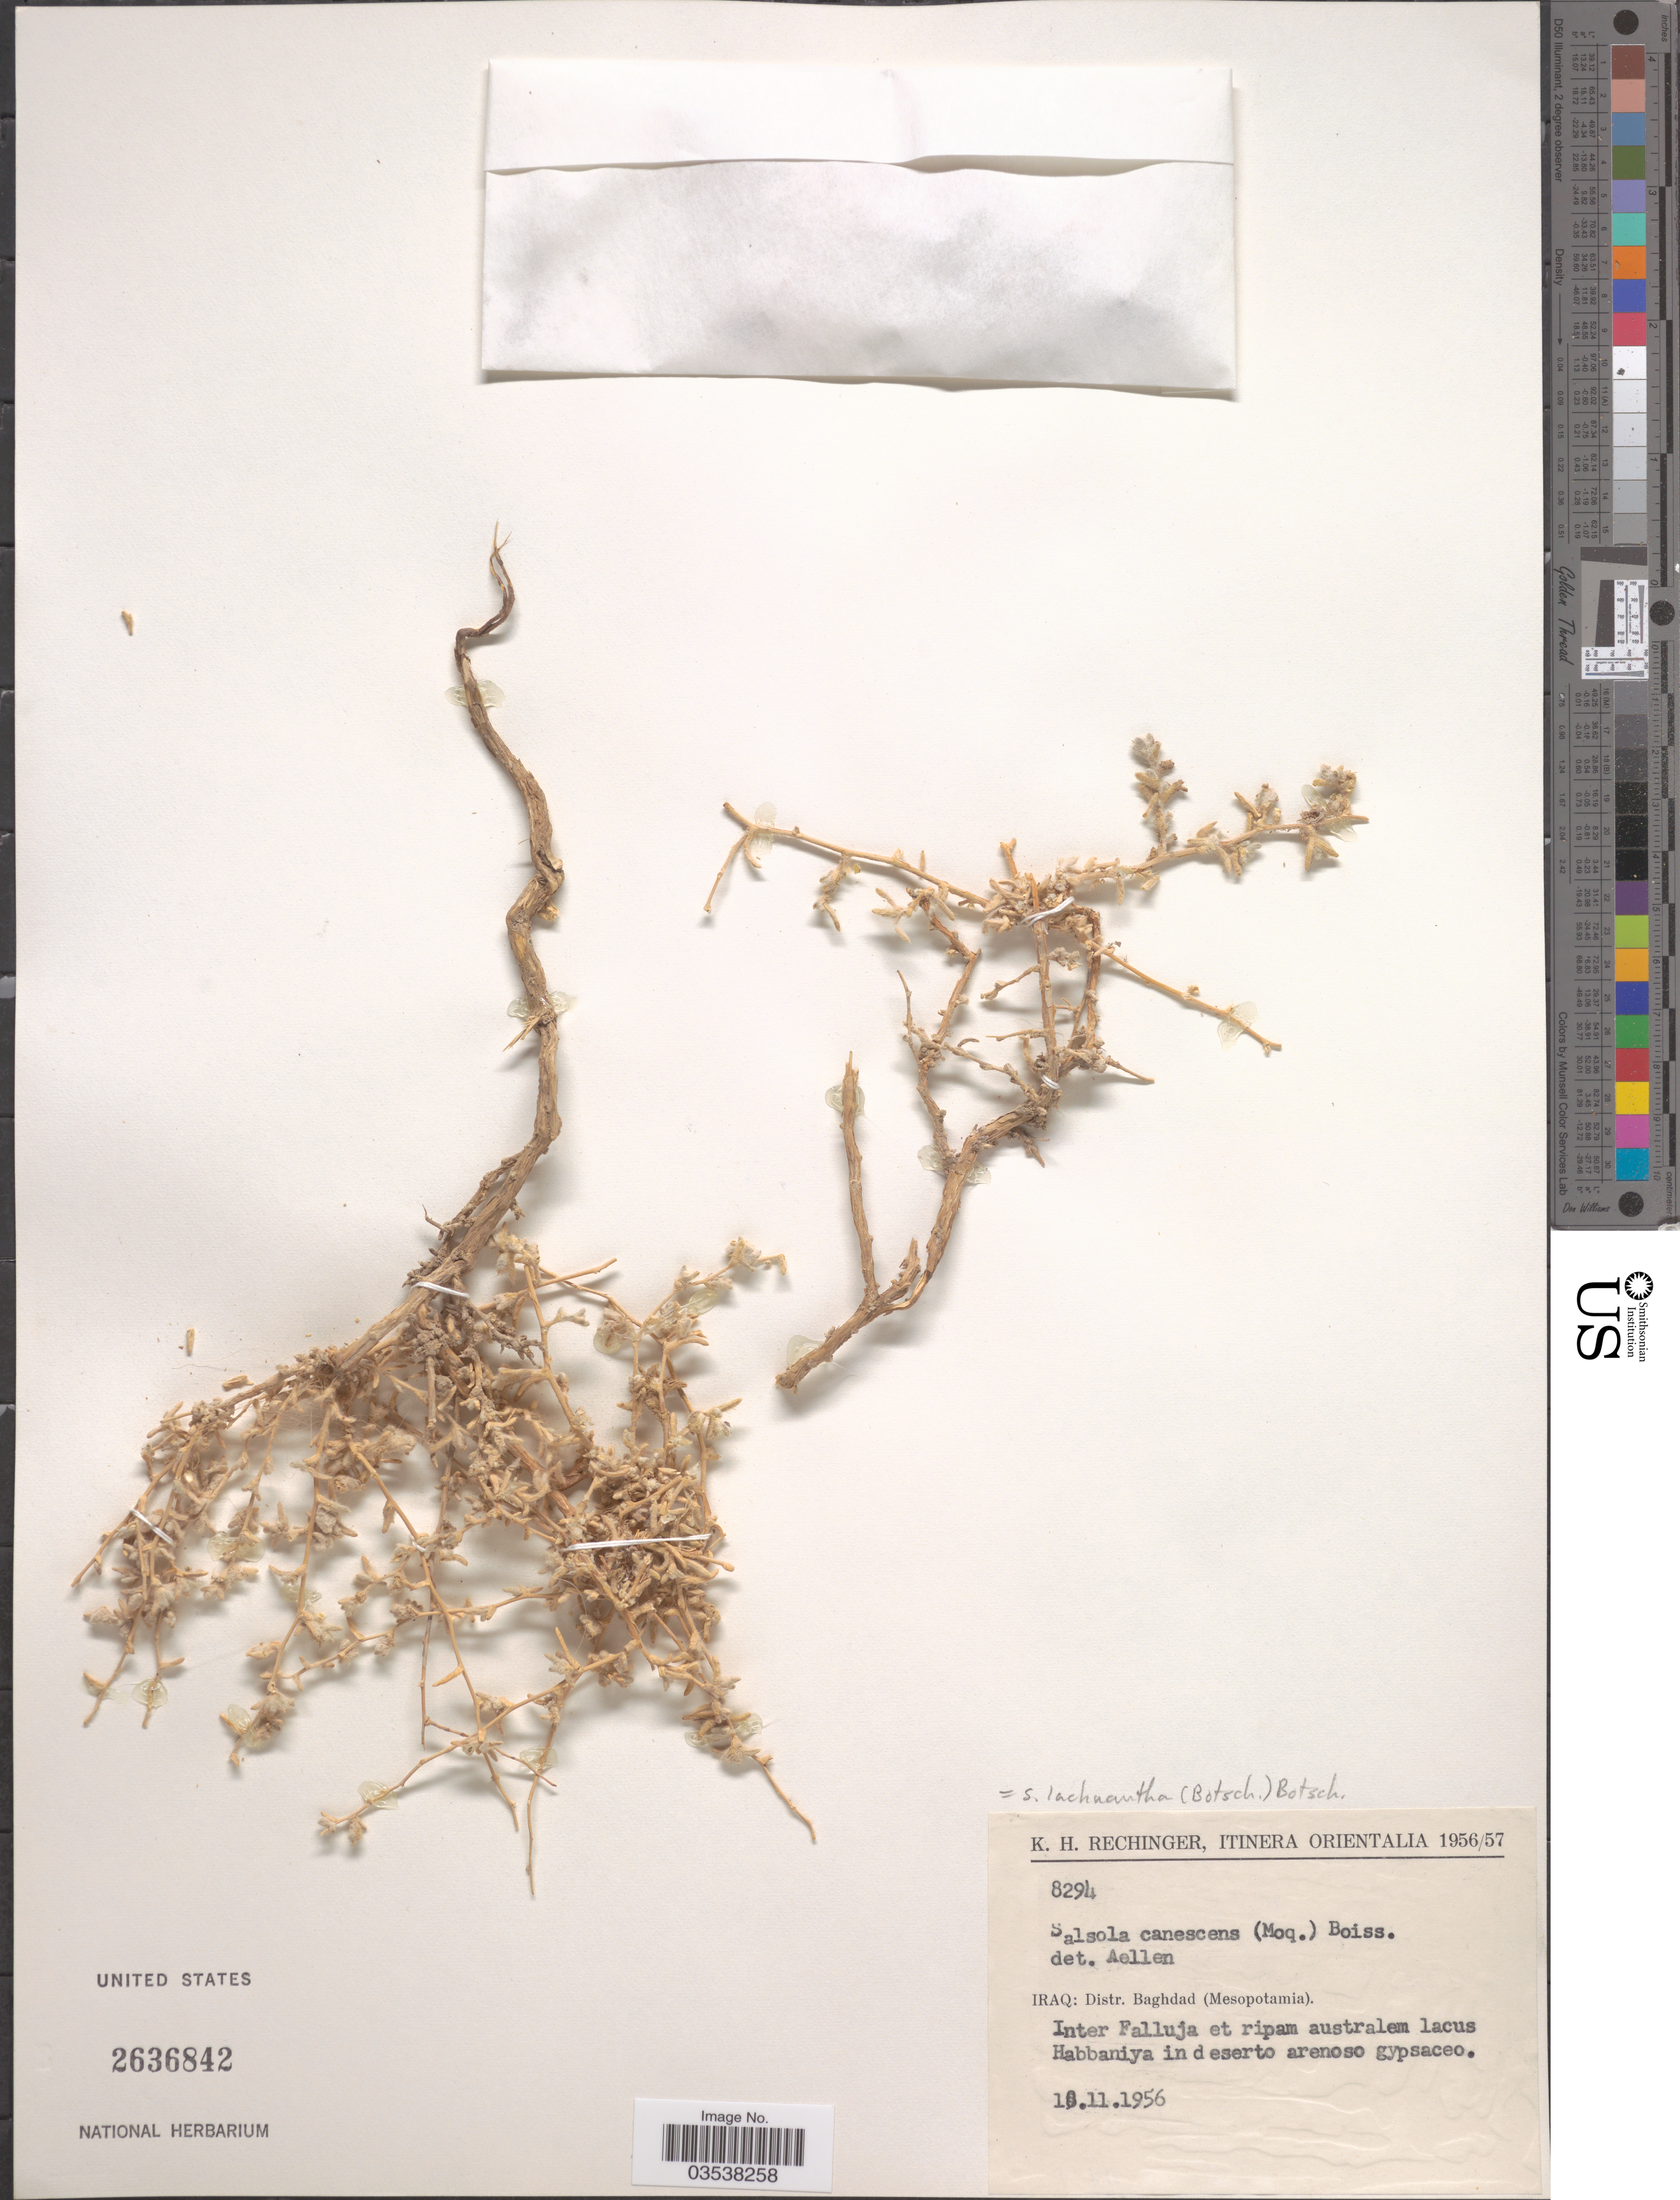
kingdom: Plantae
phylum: Tracheophyta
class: Magnoliopsida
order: Caryophyllales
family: Amaranthaceae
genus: Akhania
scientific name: Akhania canescens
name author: (Moq.) Sukhor.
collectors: K. H. Rechinger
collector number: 8294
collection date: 1956-11-19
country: Iraq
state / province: Baghdad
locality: Itinera Orientalia. Distr. Baghdad (Mesopotamia). Inter Falluja et ripam australem lacus Habbaniya.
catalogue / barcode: US 2636842